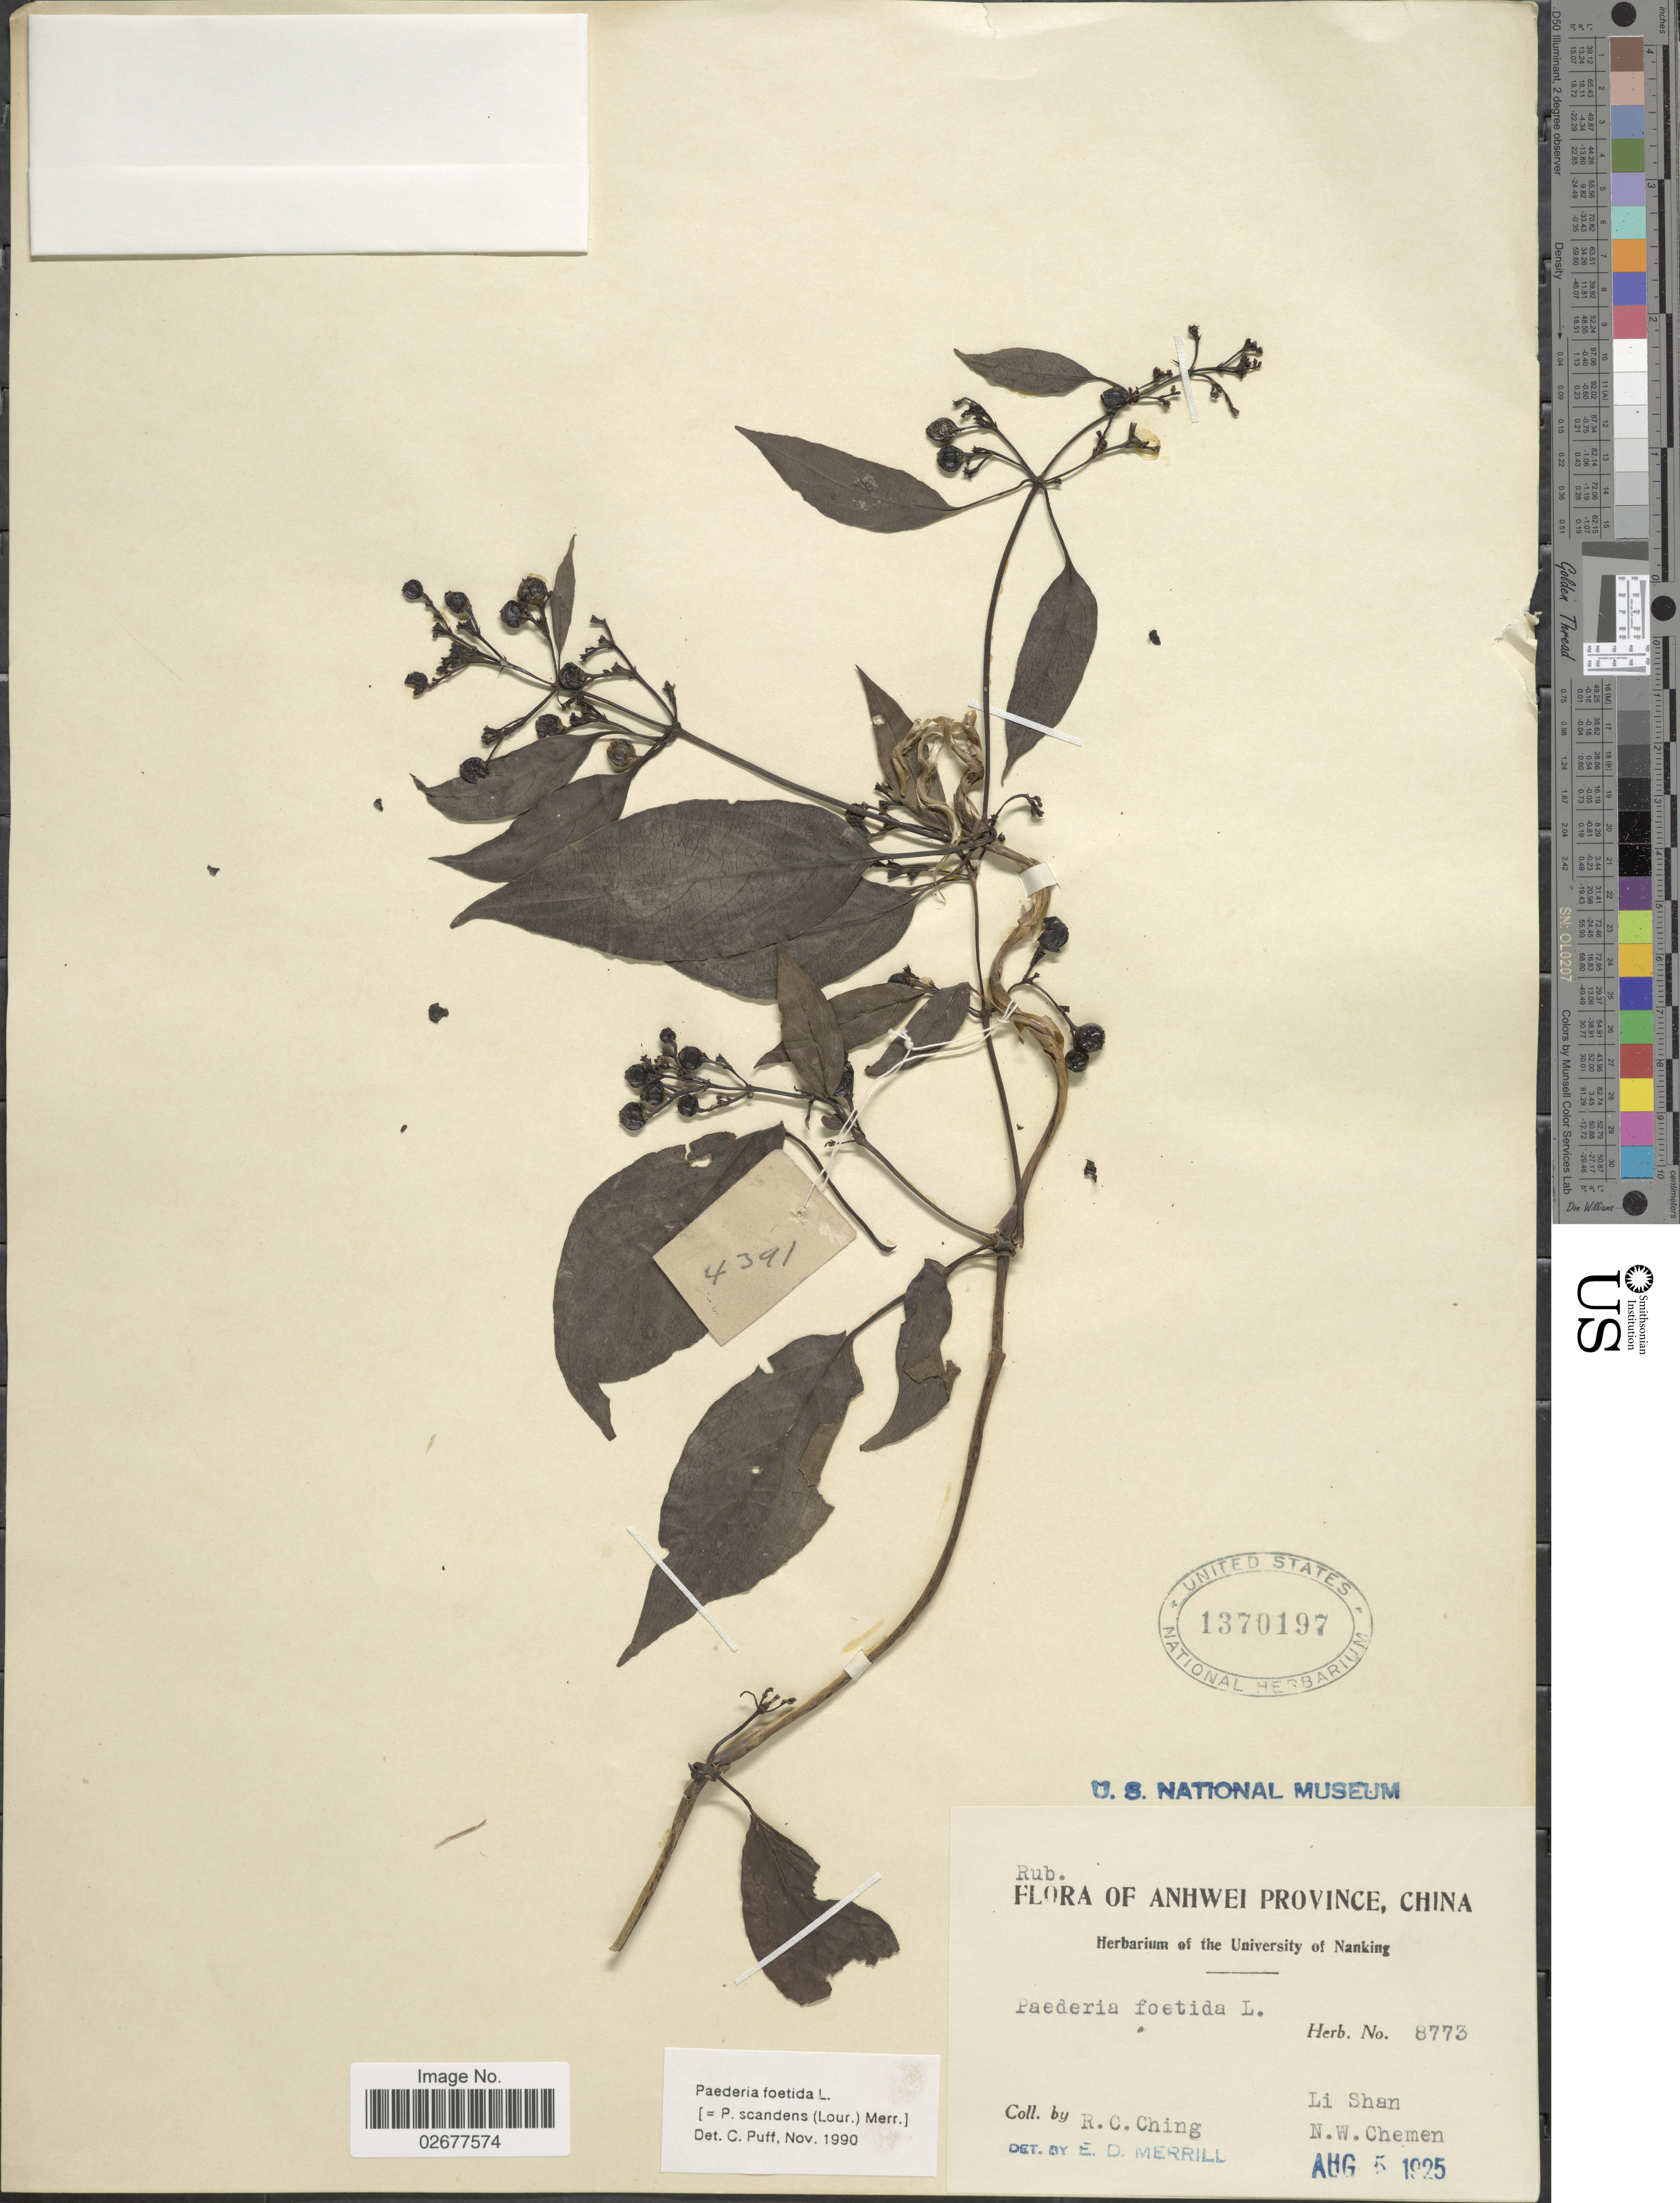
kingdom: Plantae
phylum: Tracheophyta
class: Magnoliopsida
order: Gentianales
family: Rubiaceae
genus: Paederia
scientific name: Paederia foetida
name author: Wall.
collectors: R. C. Ching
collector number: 8773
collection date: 1925-08-05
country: China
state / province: Anhui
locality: Anhwei Province. Li Shan. N.W. Chemen.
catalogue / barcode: US 1370197